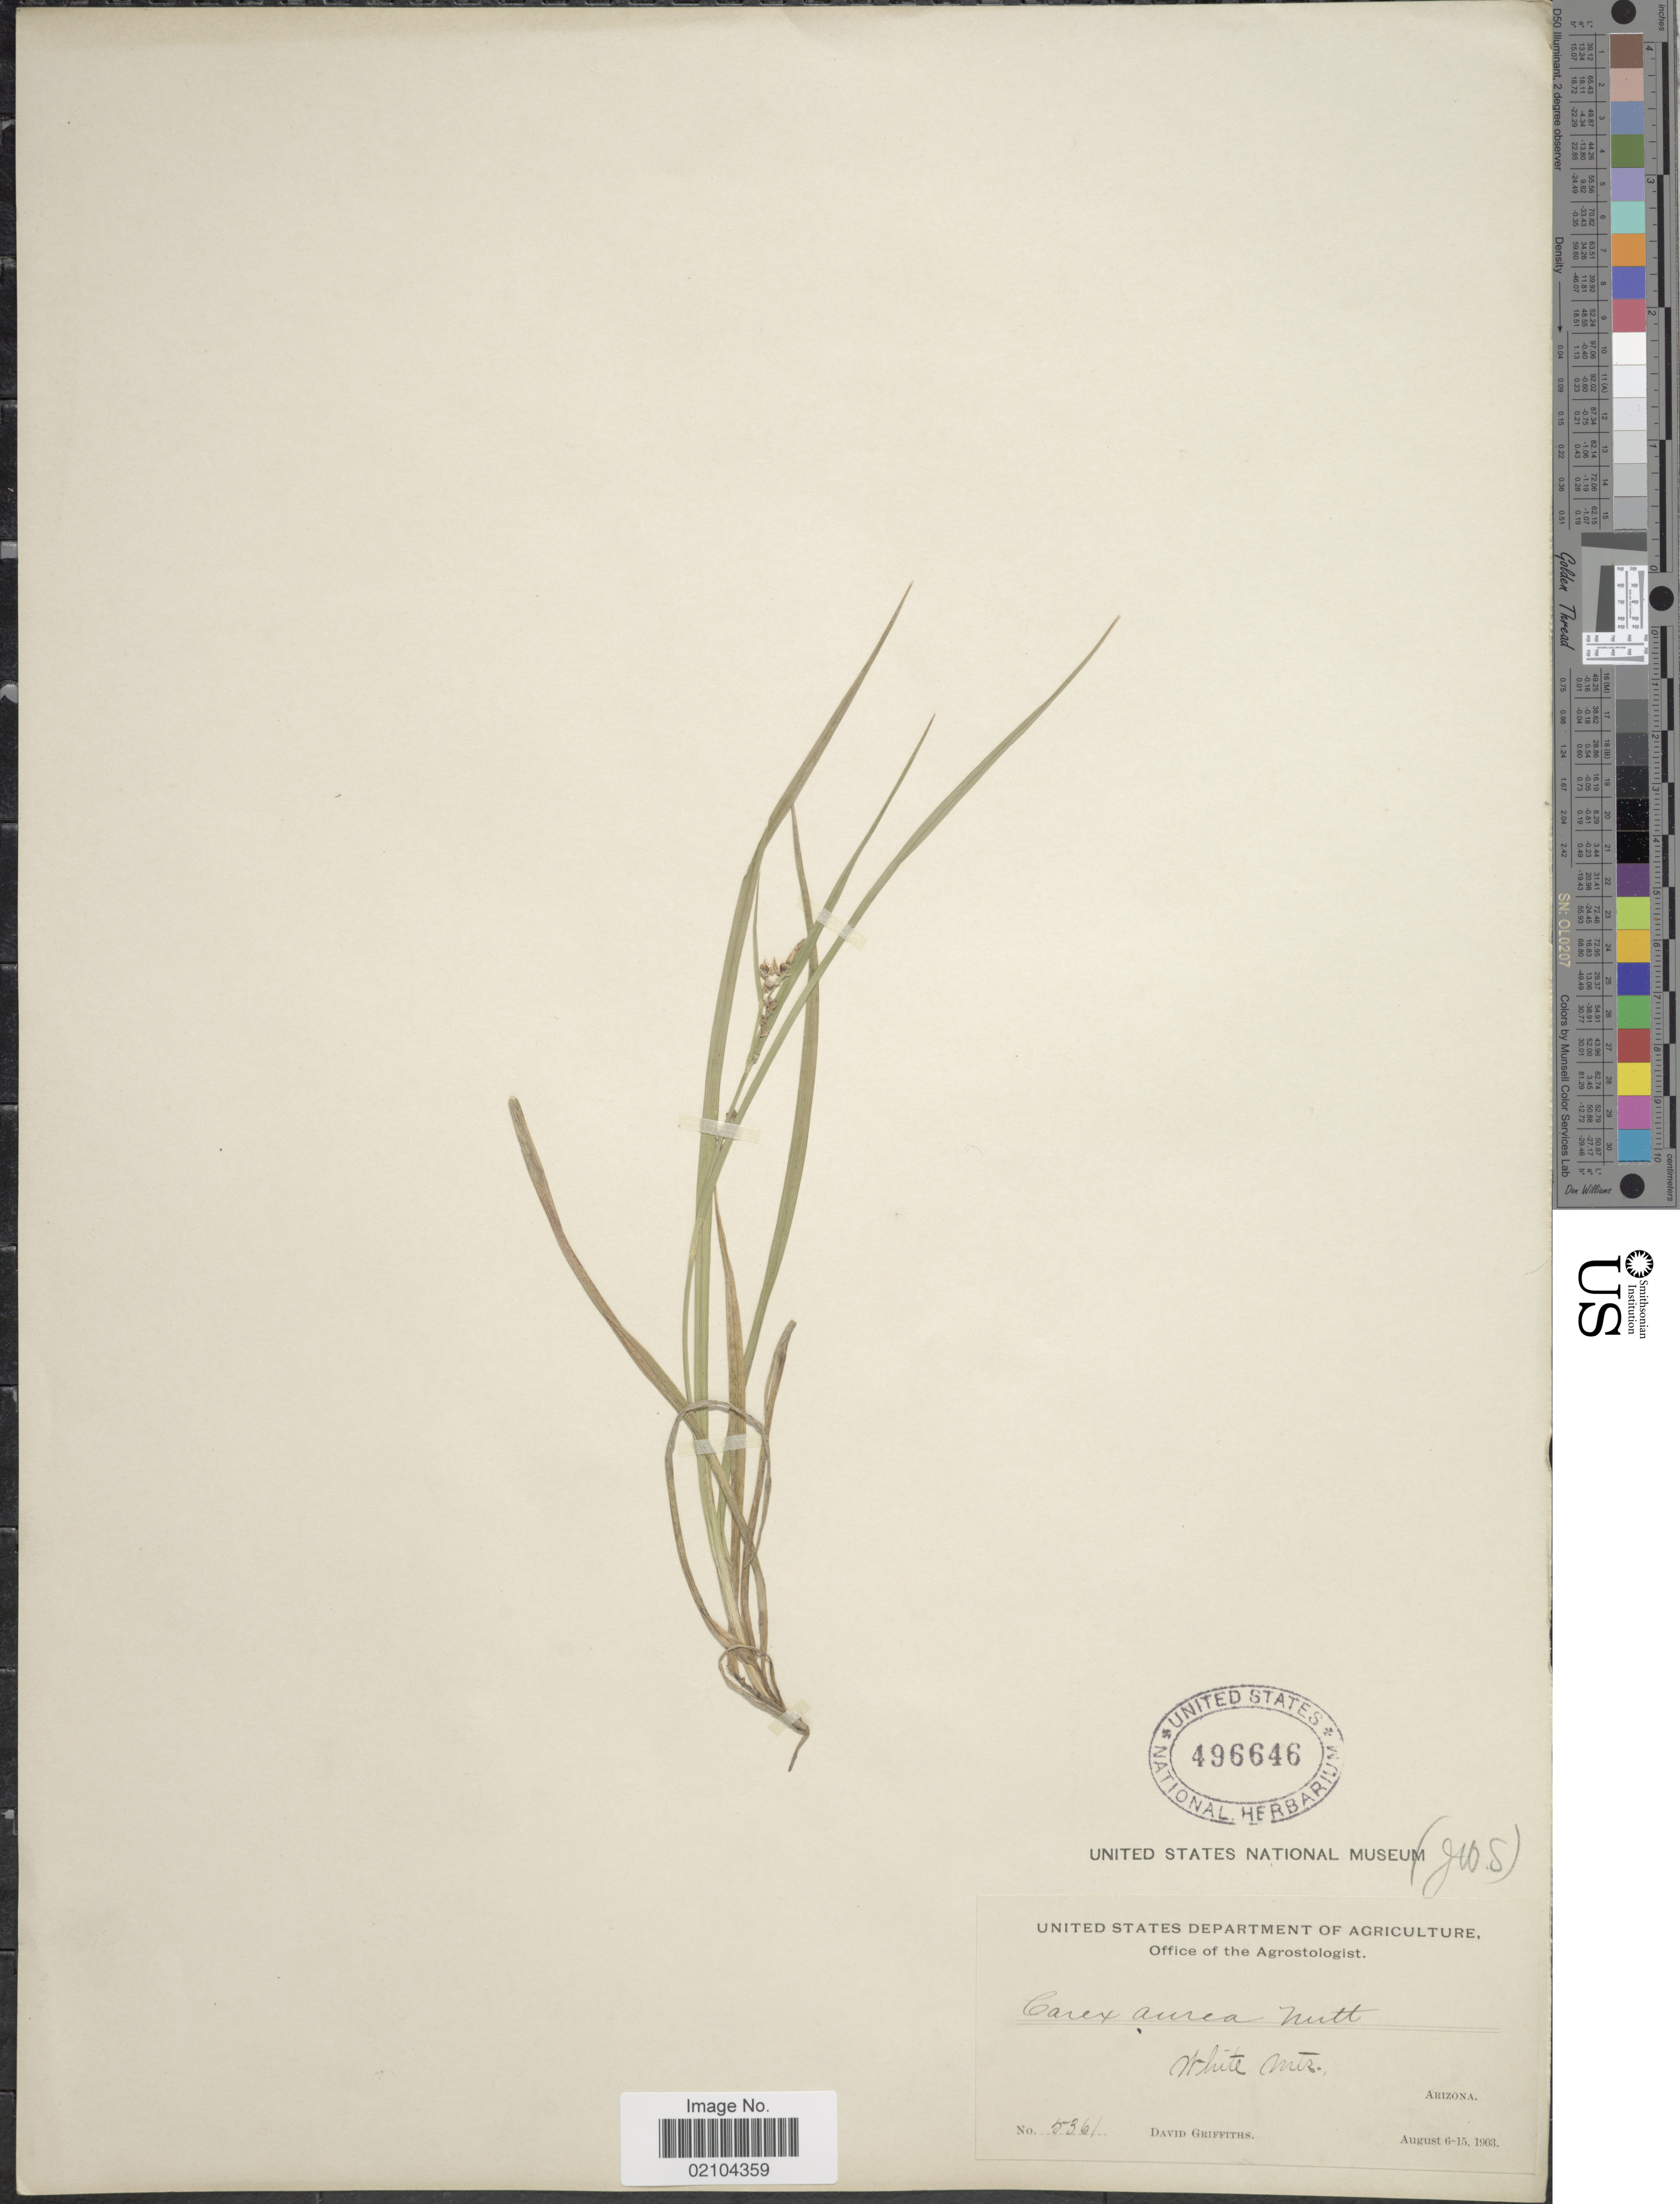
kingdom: Plantae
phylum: Tracheophyta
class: Liliopsida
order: Poales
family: Cyperaceae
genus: Carex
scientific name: Carex aurea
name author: Nutt.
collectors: D. Griffiths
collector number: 5361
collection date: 1903-08-06/1903-08-15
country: United States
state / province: Arizona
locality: White Mts.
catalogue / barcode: US 496646